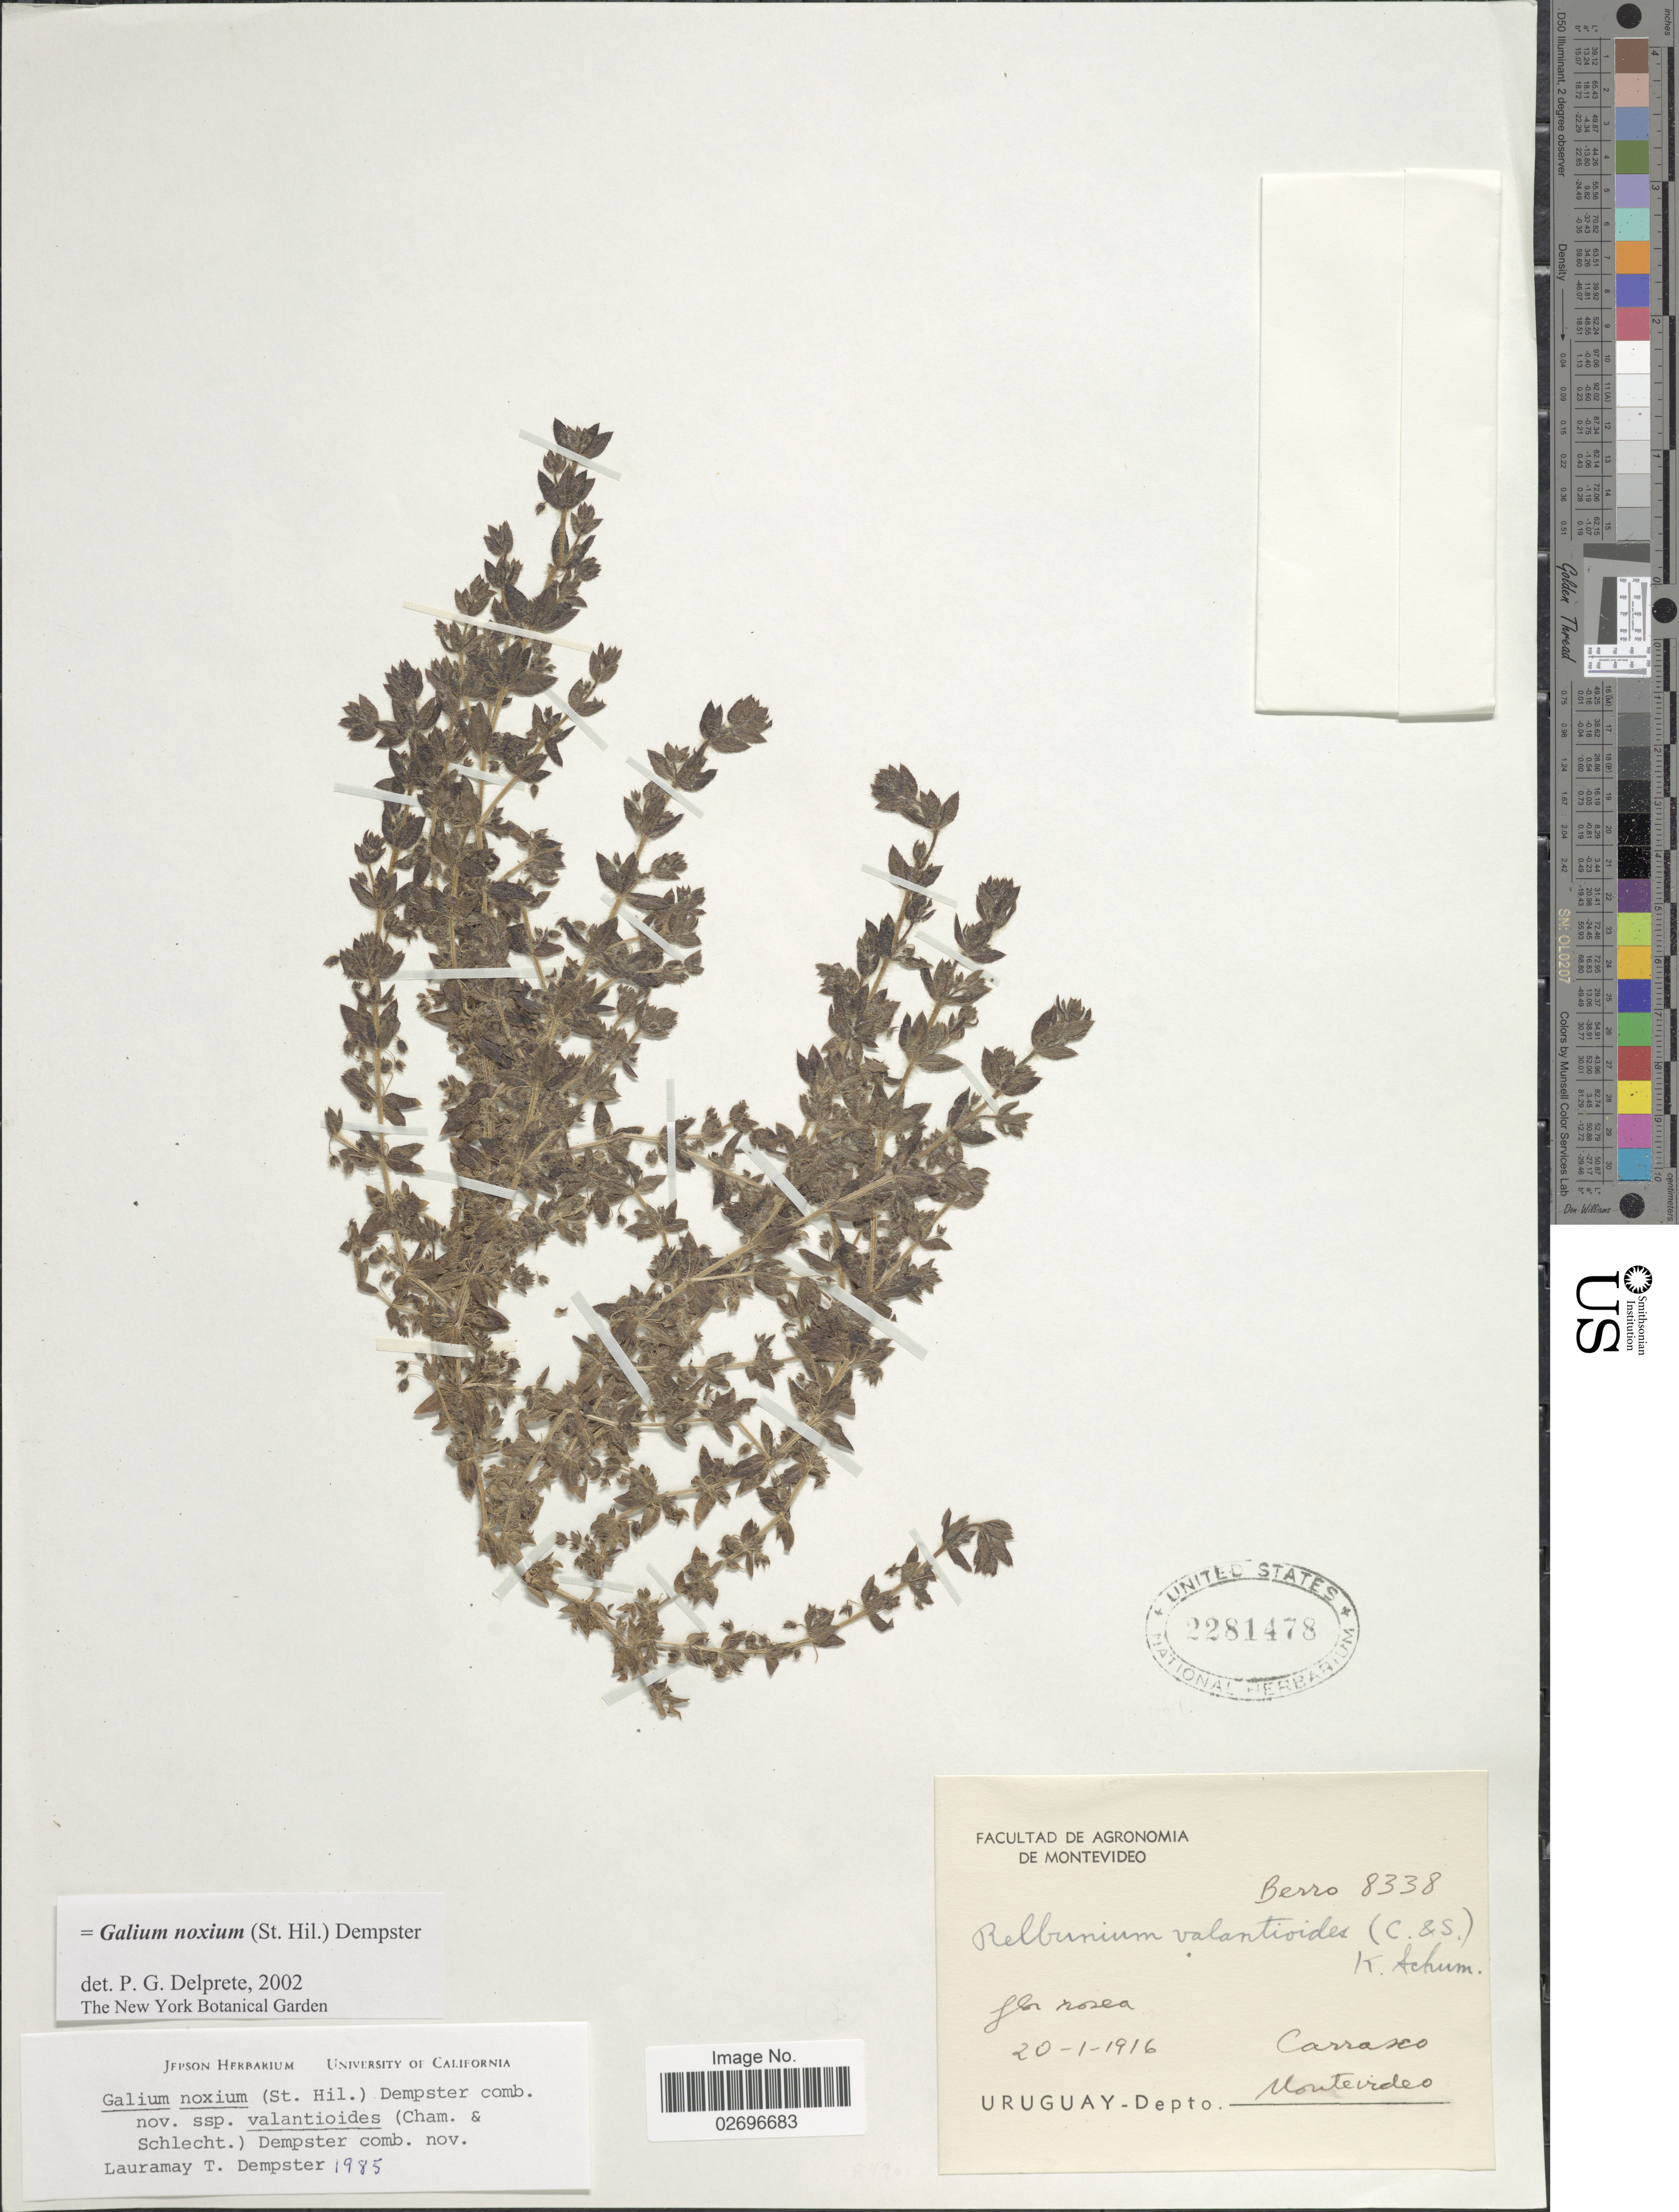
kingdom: Plantae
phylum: Tracheophyta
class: Magnoliopsida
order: Gentianales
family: Rubiaceae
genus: Galium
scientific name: Galium noxium subsp. valantioides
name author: (Cham. & Schltdl.) Dempster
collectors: Berro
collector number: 8338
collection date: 1916-01-20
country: Uruguay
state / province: Montevideo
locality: Carrasco, Depto. Montevideo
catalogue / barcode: US 2281478